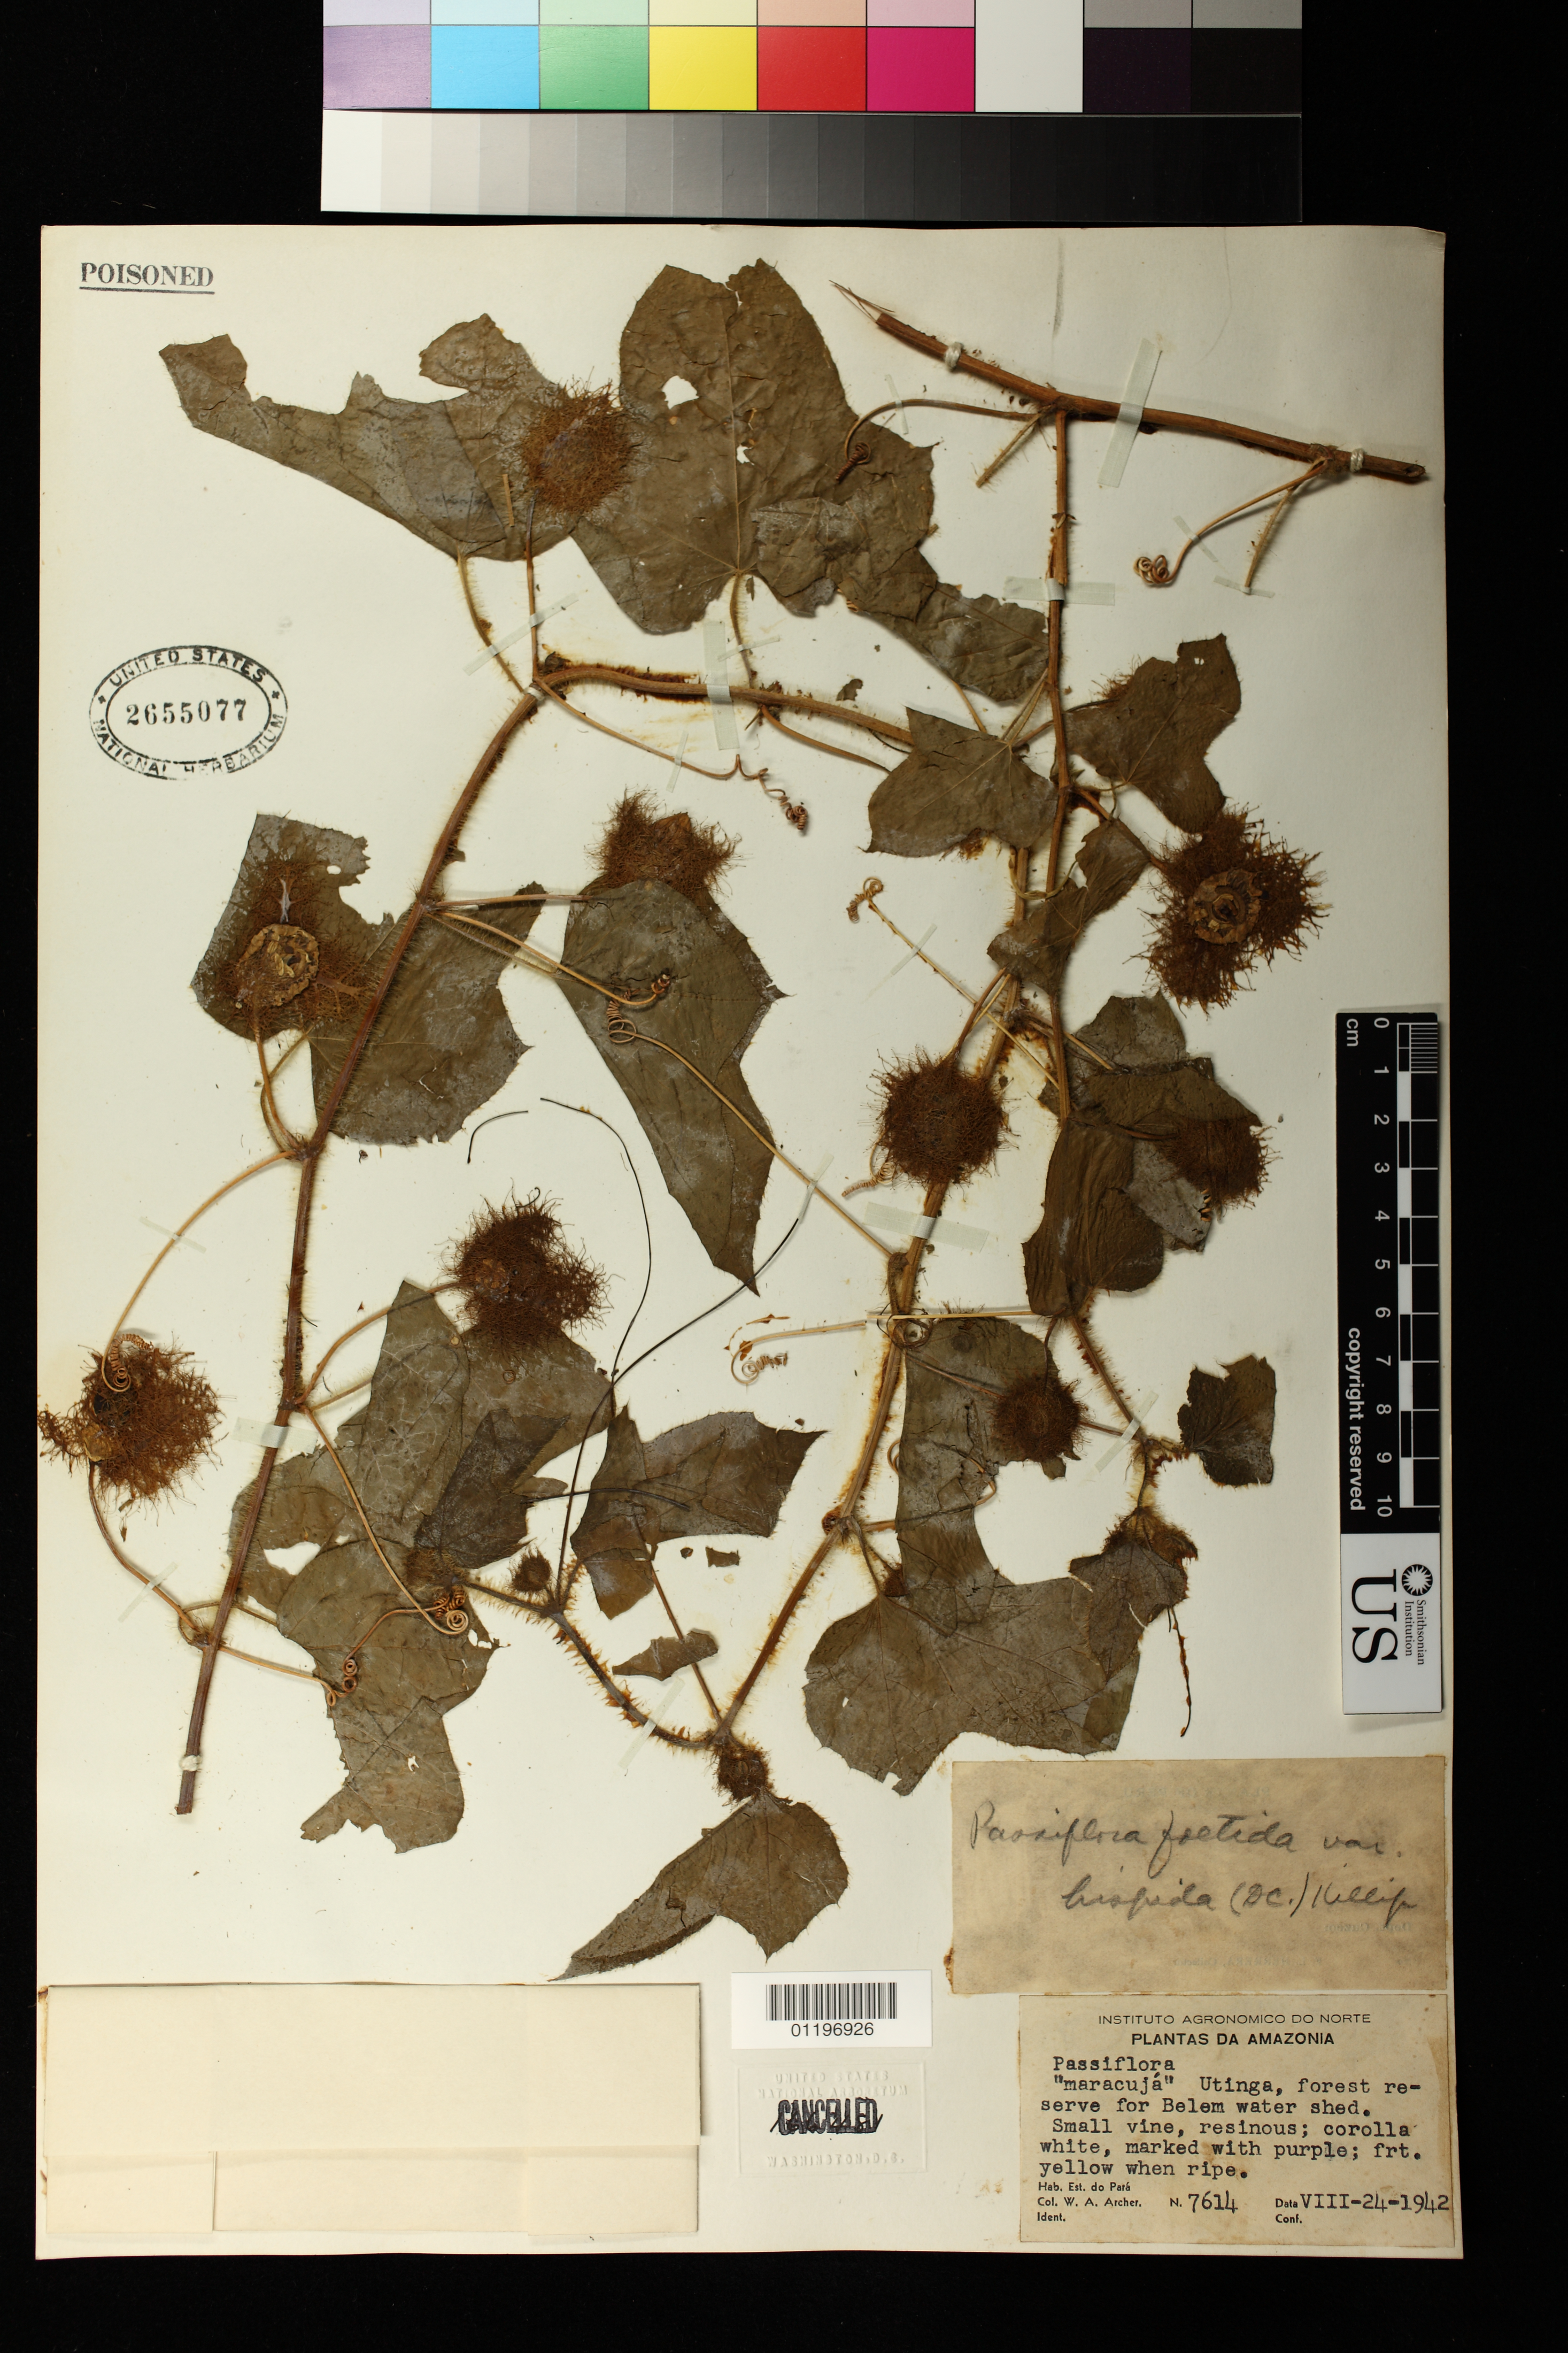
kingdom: Plantae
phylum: Tracheophyta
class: Magnoliopsida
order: Malpighiales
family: Passifloraceae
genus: Passiflora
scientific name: Passiflora foetida var. hispida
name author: (DC. ex Triana & Planch.) Killip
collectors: W. A. Archer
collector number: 7614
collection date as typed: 24 Aug 1942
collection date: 1942-08-24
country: Brazil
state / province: Pará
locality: Est. do Pará. Utinga, forest reserve for Belem watershed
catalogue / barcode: US 2655077